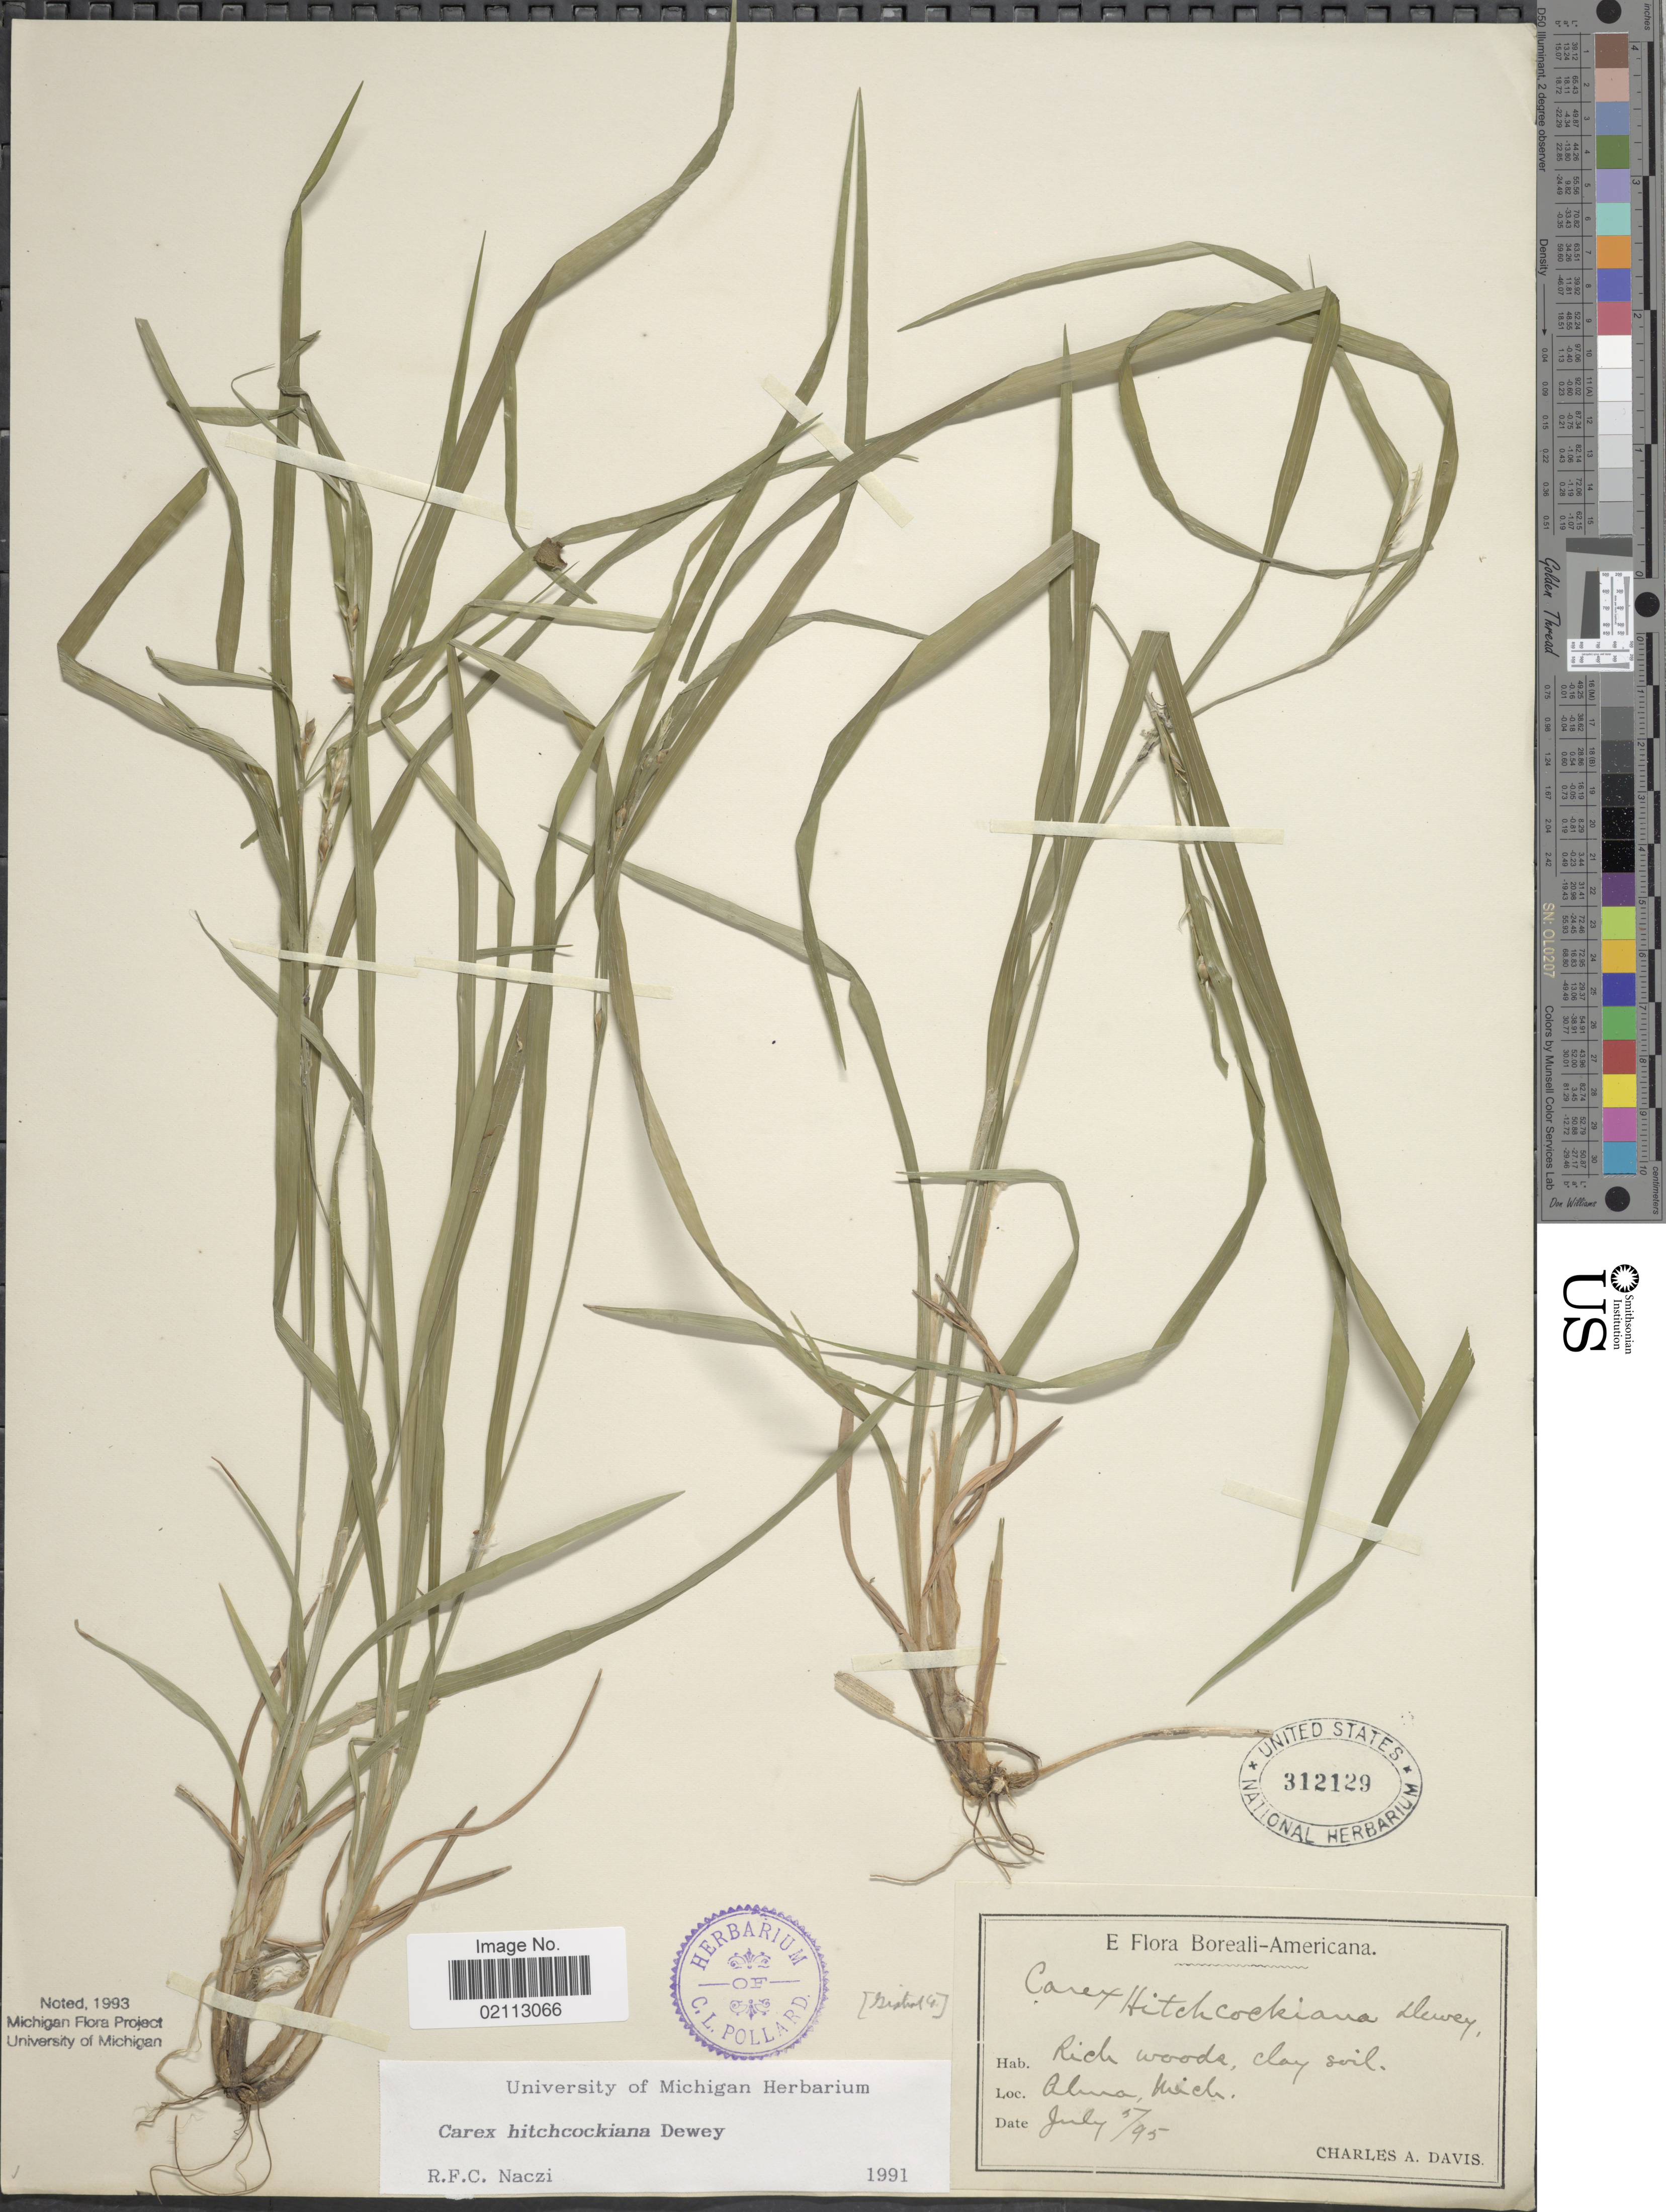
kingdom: Plantae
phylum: Tracheophyta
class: Liliopsida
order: Poales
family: Cyperaceae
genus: Carex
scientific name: Carex hitchcockiana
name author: Dewey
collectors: C. Davis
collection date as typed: Transcribed d/m/y: 5/7/95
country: United States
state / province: Michigan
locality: Boreali- Americana. Alma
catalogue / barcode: US 312129